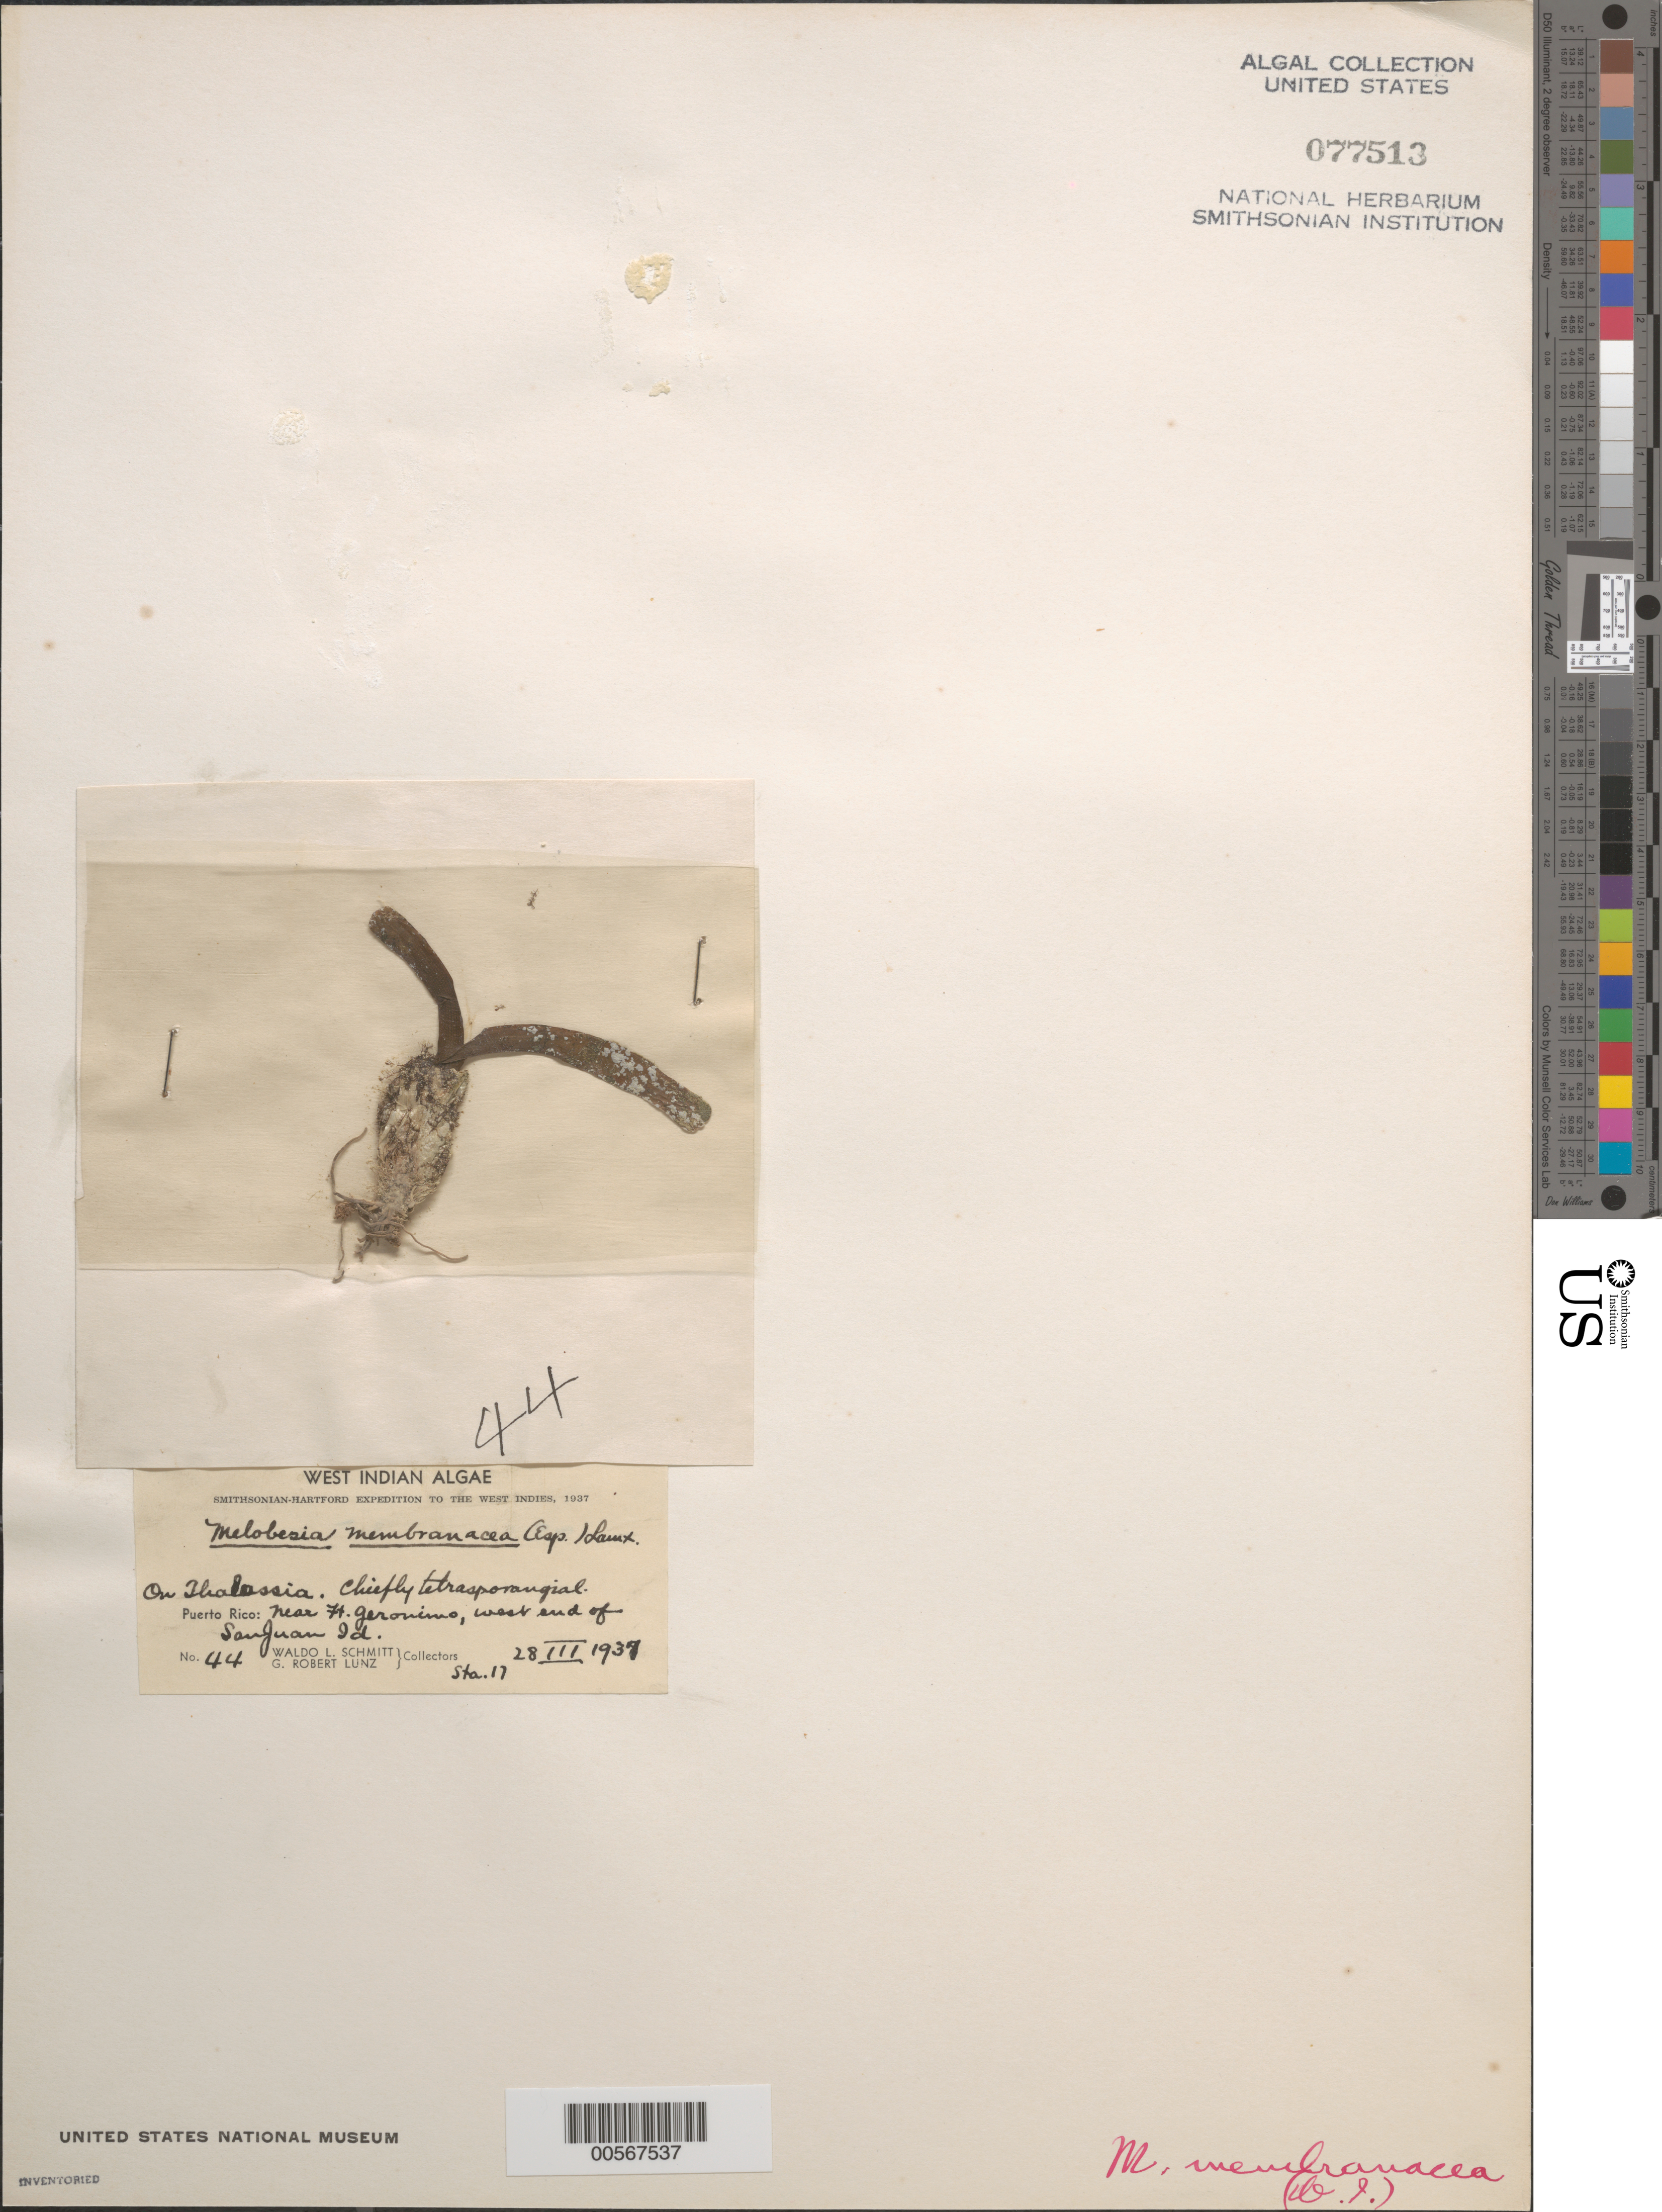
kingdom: Plantae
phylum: Rhodophyta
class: Florideophyceae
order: Corallinales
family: Hapalidiaceae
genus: Melobesia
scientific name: Melobesia membranacea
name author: (Esper) J.V.Lamouroux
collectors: W. L. Schmitt & G. Lunz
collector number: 44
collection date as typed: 28 Mar 1937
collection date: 1937-03-28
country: Puerto Rico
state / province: San Juan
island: San Juan Island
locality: Near Fort San Geronimo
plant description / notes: Smithsonian-Hartford Expedition to the West Indies, 1937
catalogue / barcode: US 77513